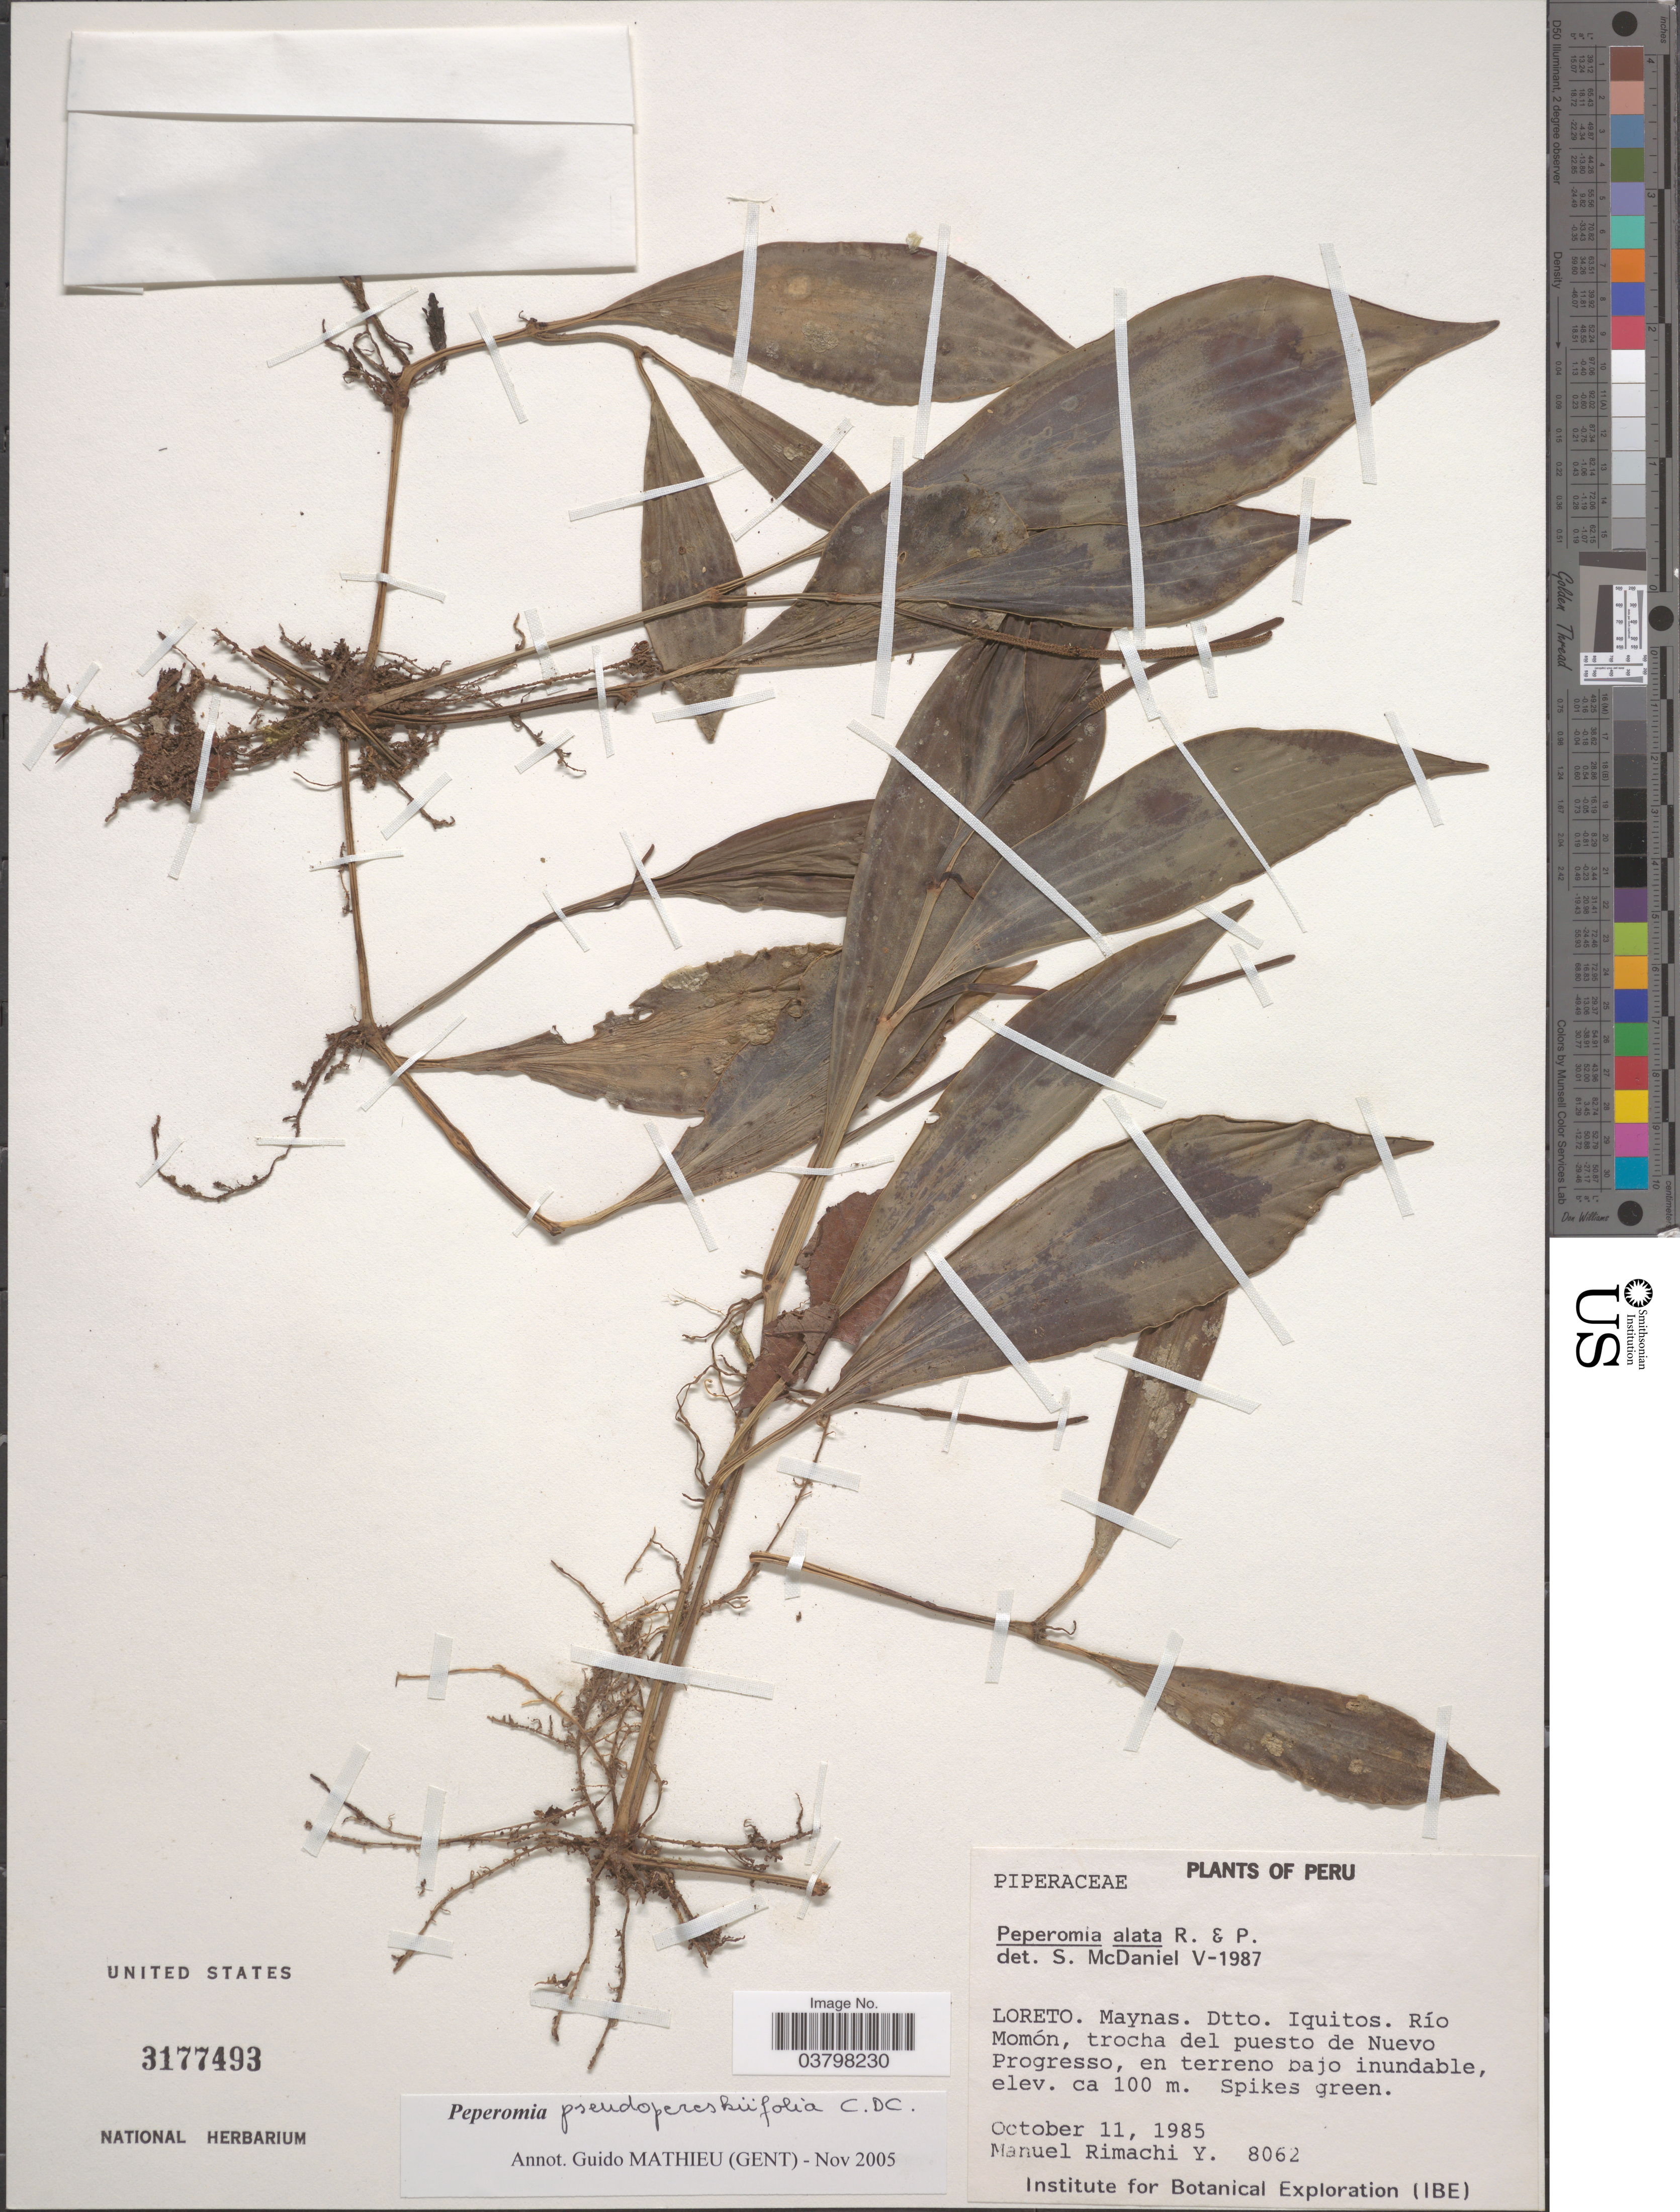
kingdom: Plantae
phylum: Tracheophyta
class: Magnoliopsida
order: Piperales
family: Piperaceae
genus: Peperomia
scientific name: Peperomia pseudopereskiifolia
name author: C. DC.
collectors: M. Rimachi Y.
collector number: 8062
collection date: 1985-10-11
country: Peru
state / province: Loreto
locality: Maynas. Dtto. Iquitos. Río Momón, trocha del puesto de Nuevo Progresso, en terreno bajo inundable.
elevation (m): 100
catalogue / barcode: US 3177493